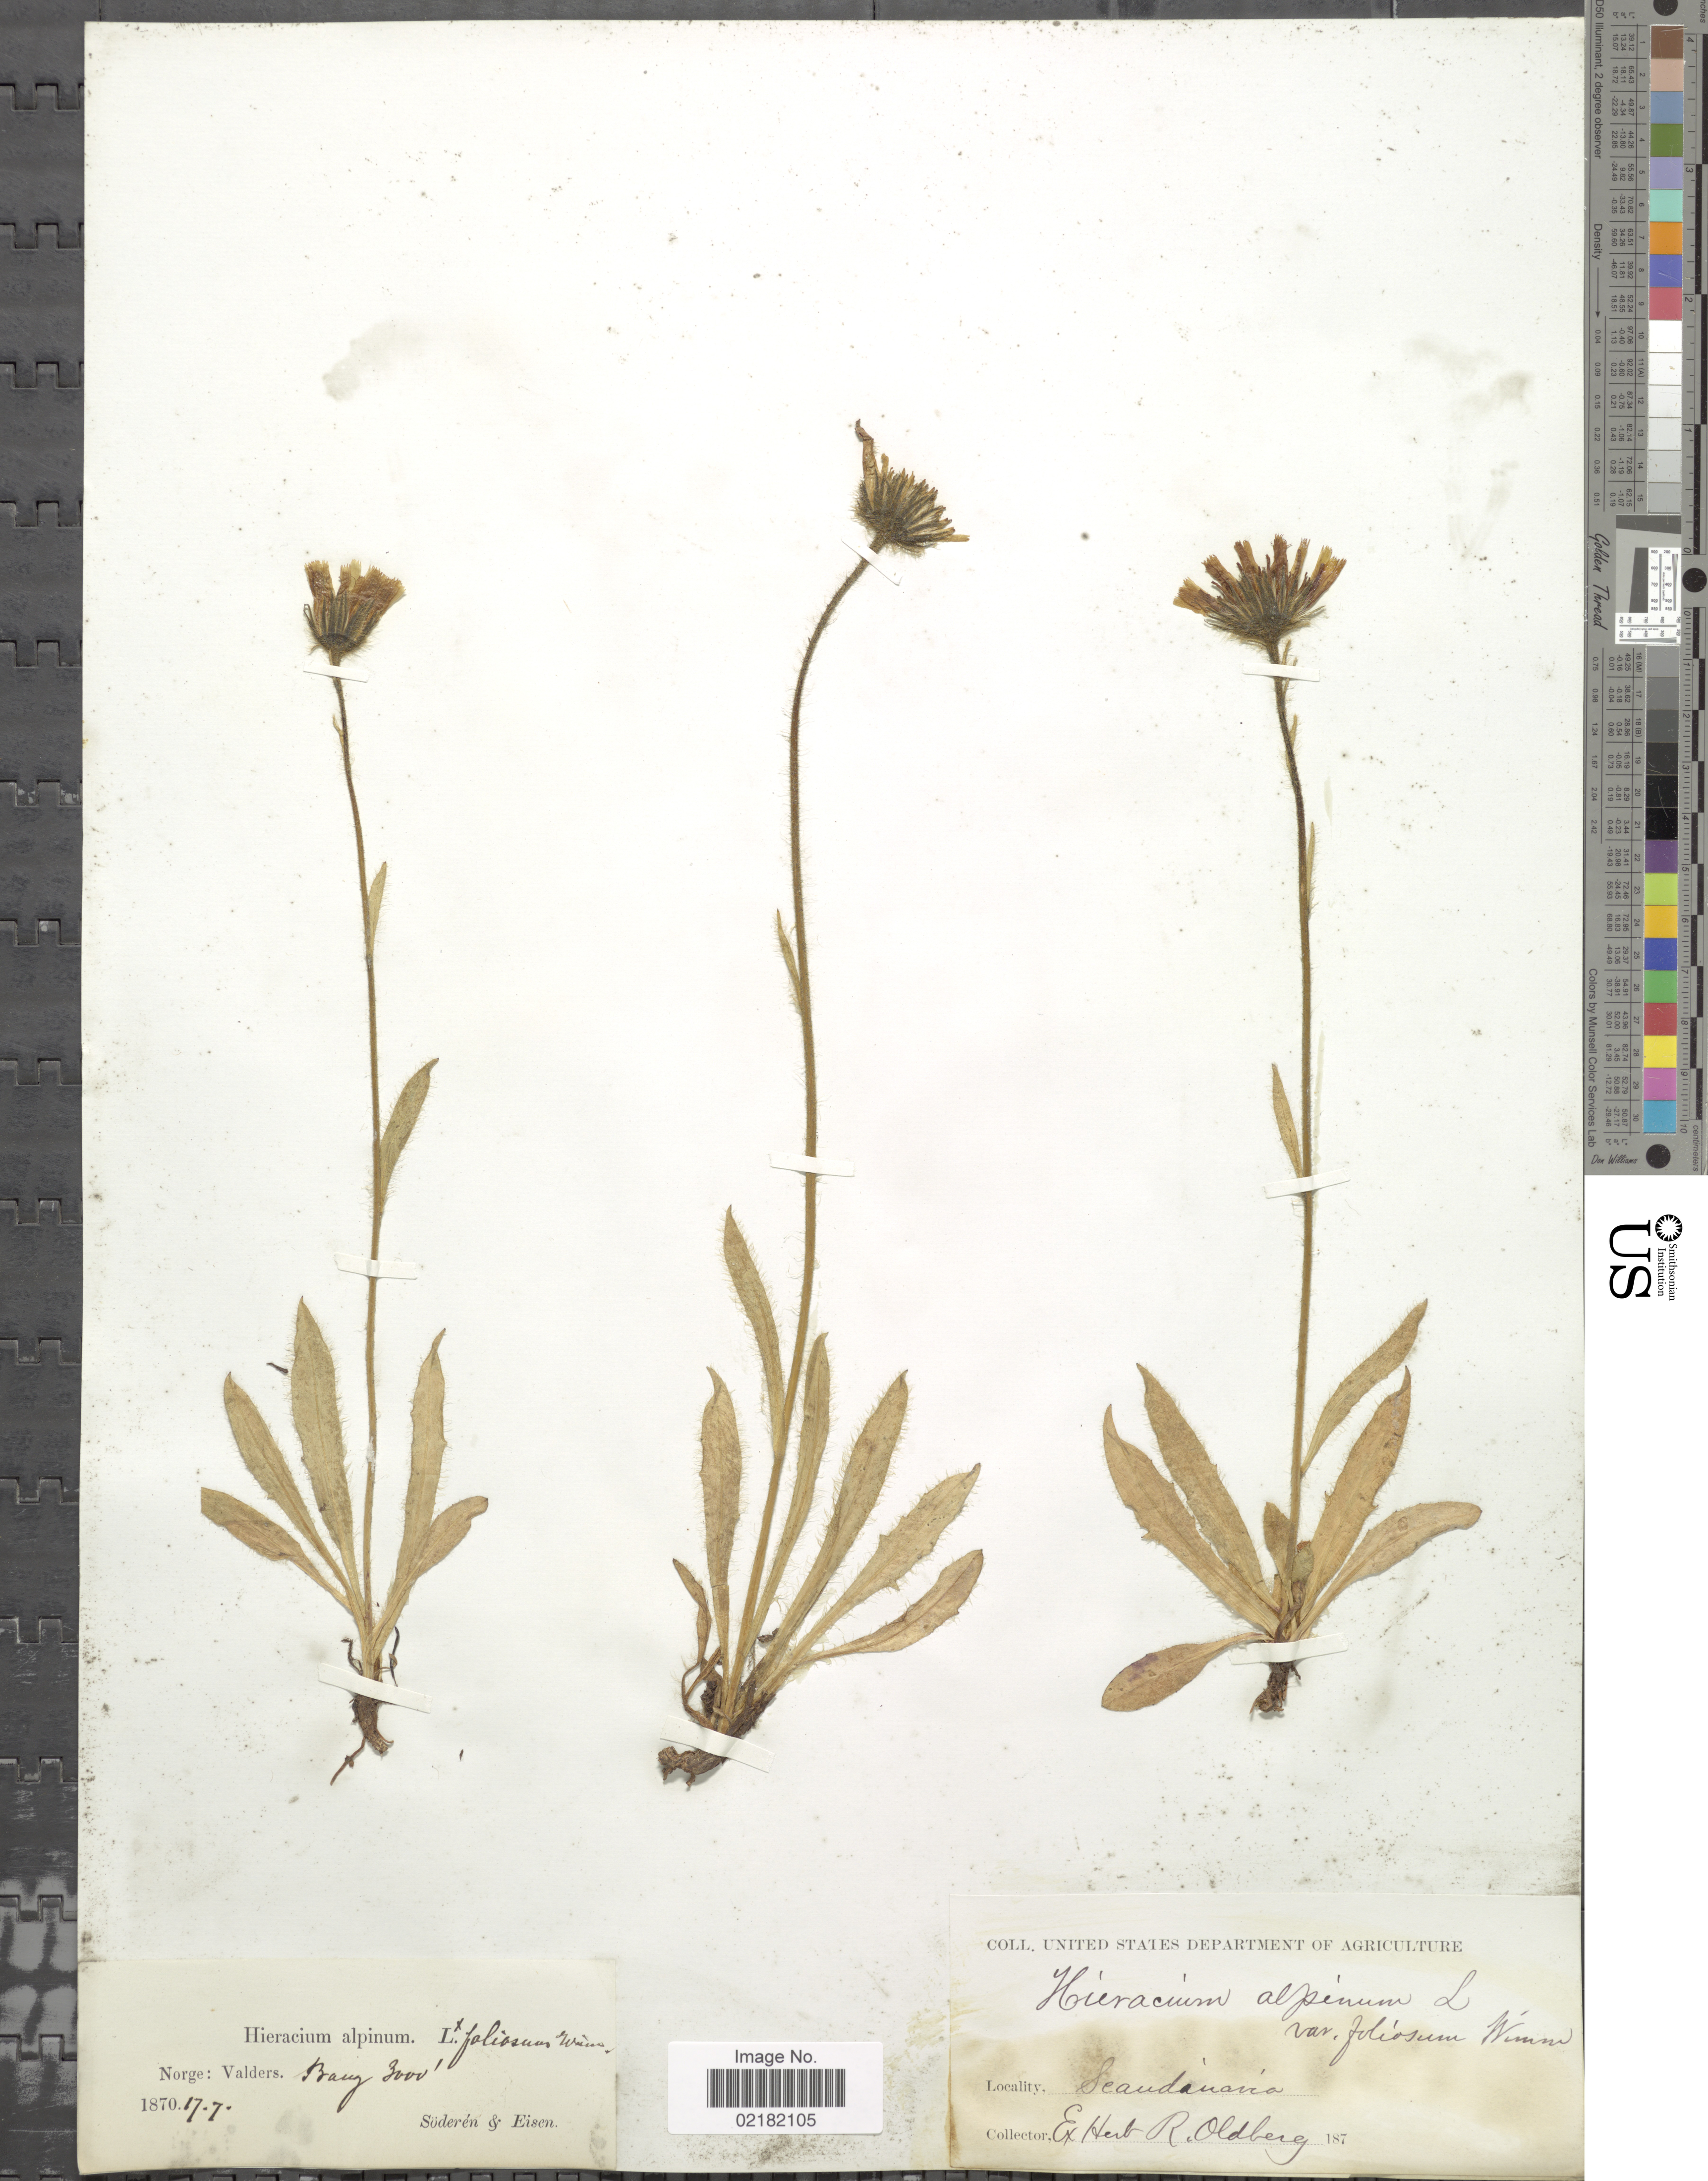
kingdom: Plantae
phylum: Tracheophyta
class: Magnoliopsida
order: Asterales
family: Asteraceae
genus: Hieracium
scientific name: Hieracium alpinum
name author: L.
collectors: Söderén & Eisen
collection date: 1870-07-17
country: Norway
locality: Scandinavia, Norge: Valders, Branz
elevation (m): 914